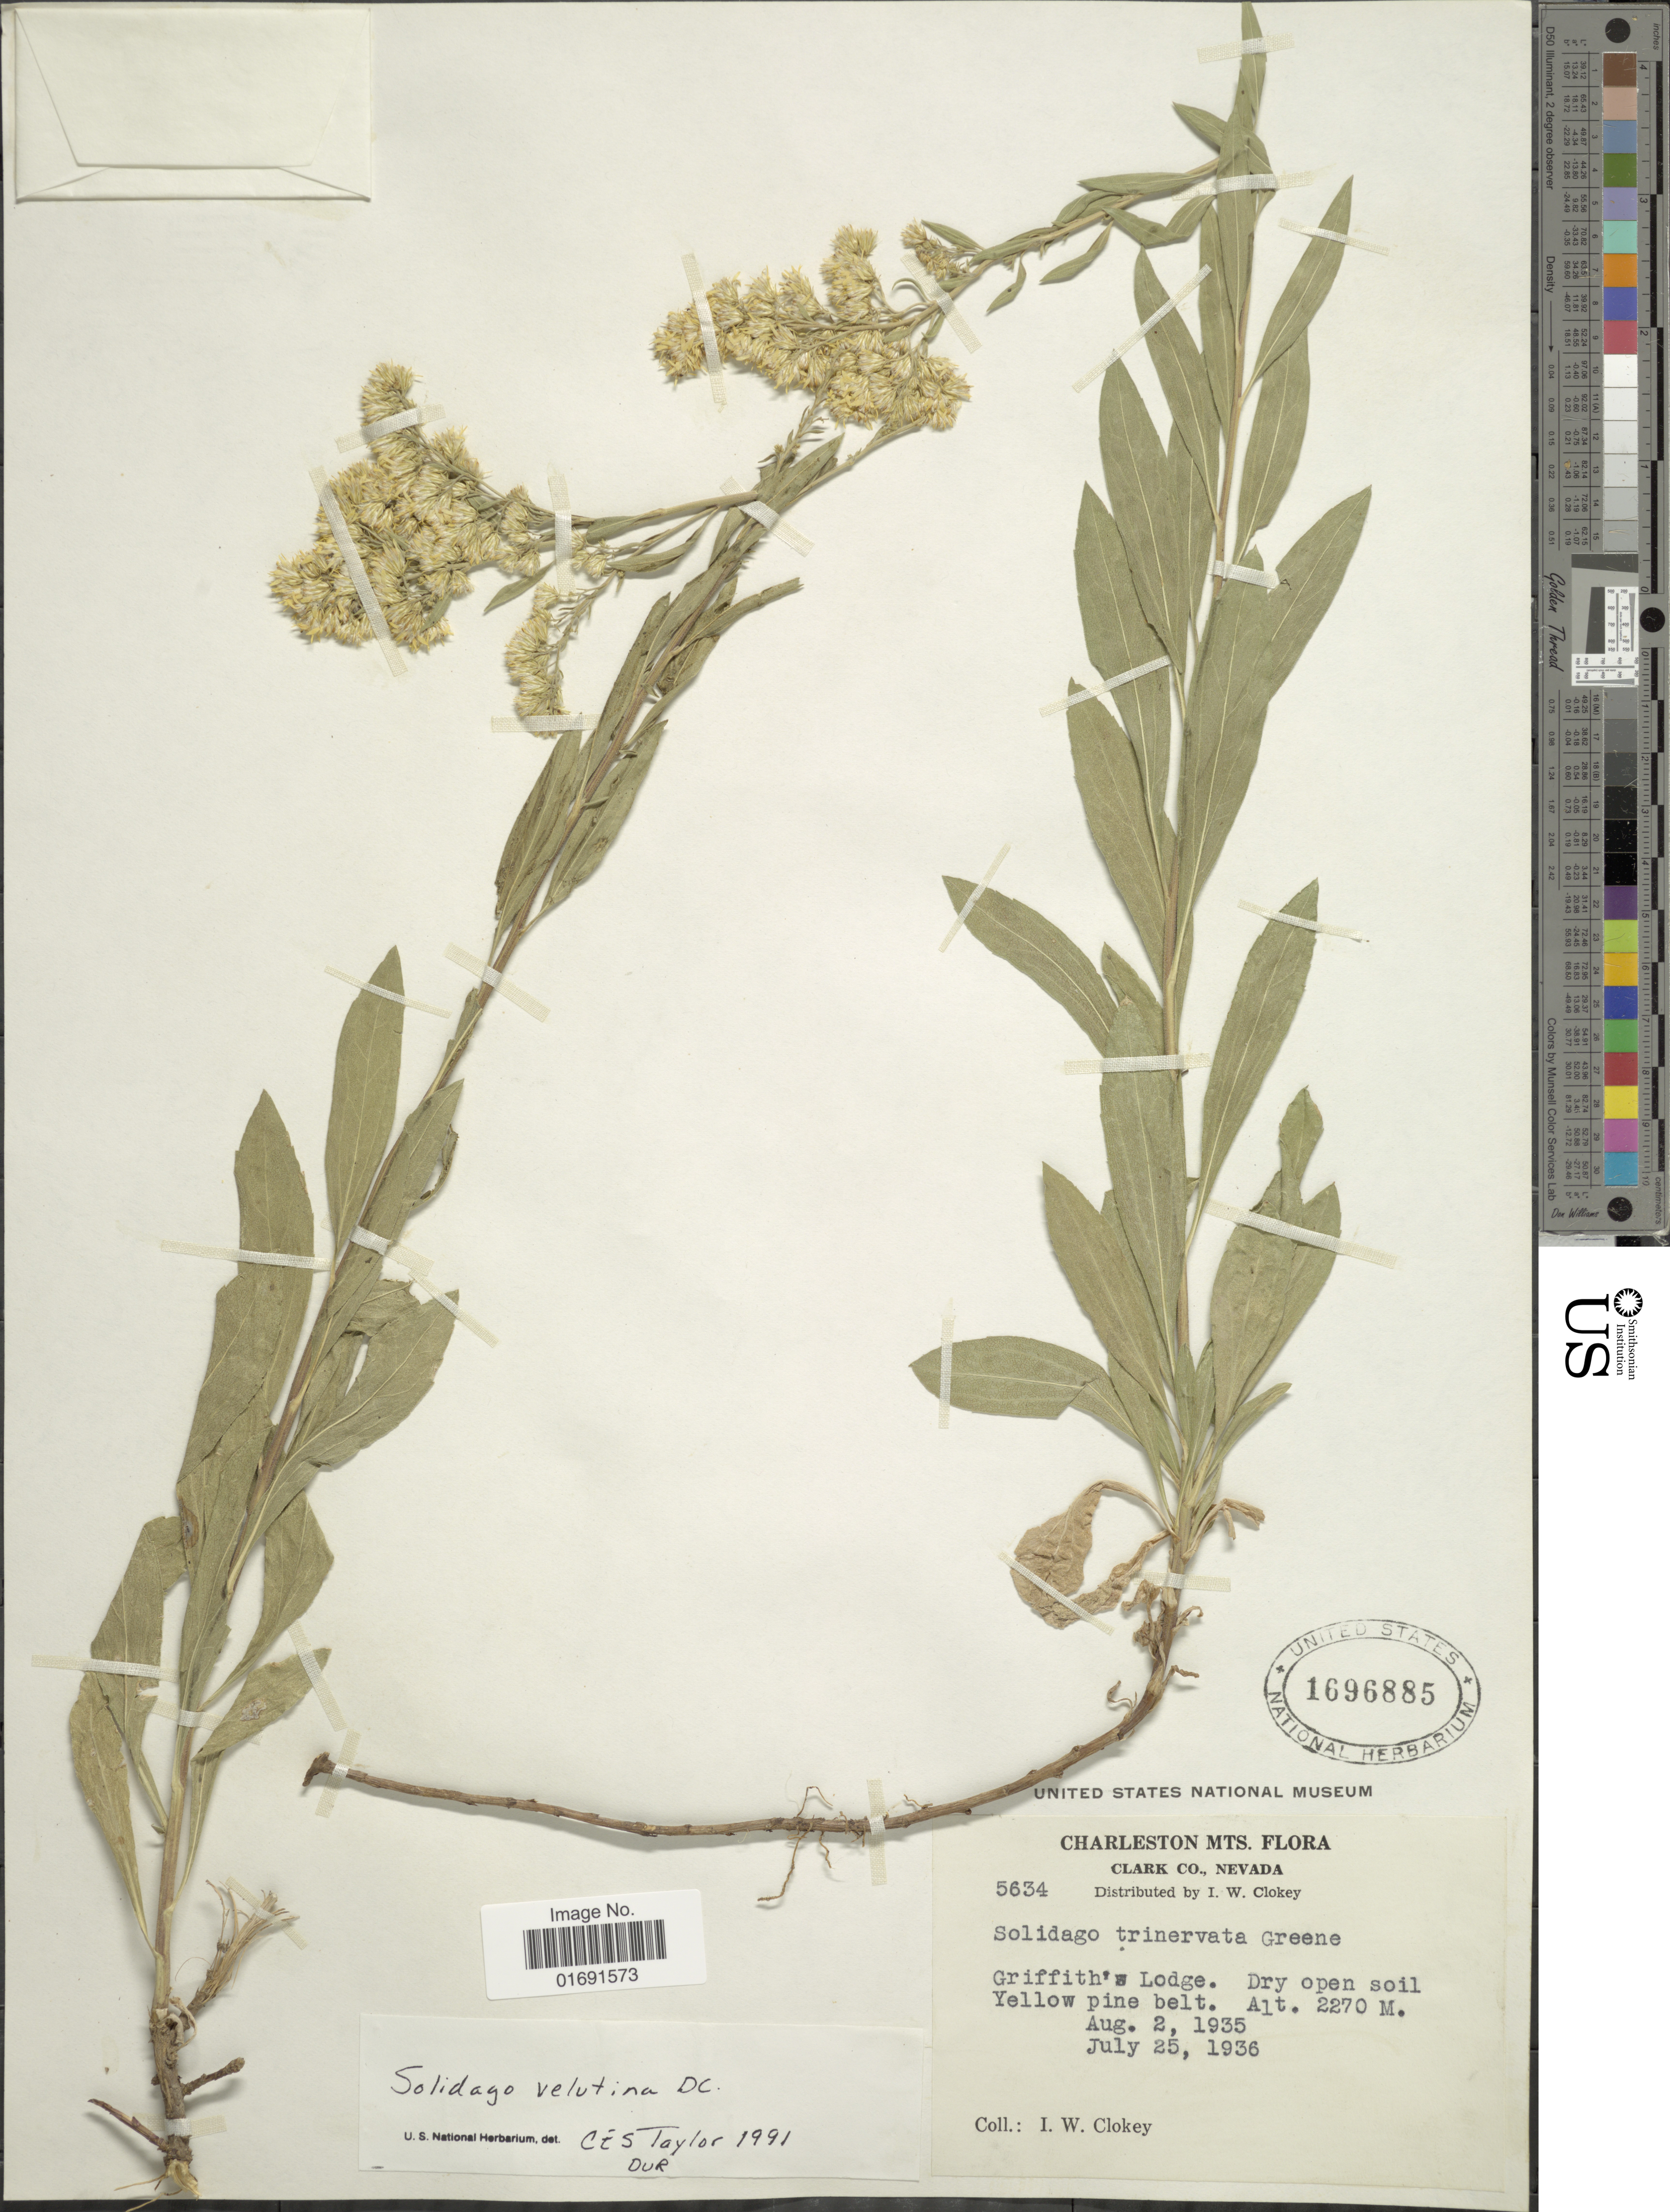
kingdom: Plantae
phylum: Tracheophyta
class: Magnoliopsida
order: Asterales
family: Asteraceae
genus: Solidago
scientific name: Solidago velutina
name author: DC.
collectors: I. W. Clokey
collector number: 5634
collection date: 1935-08-02/1936-07-25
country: United States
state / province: Nevada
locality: Charleston Mts., Clark Co., Griffith's Lodge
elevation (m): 2270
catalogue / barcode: US 1696885